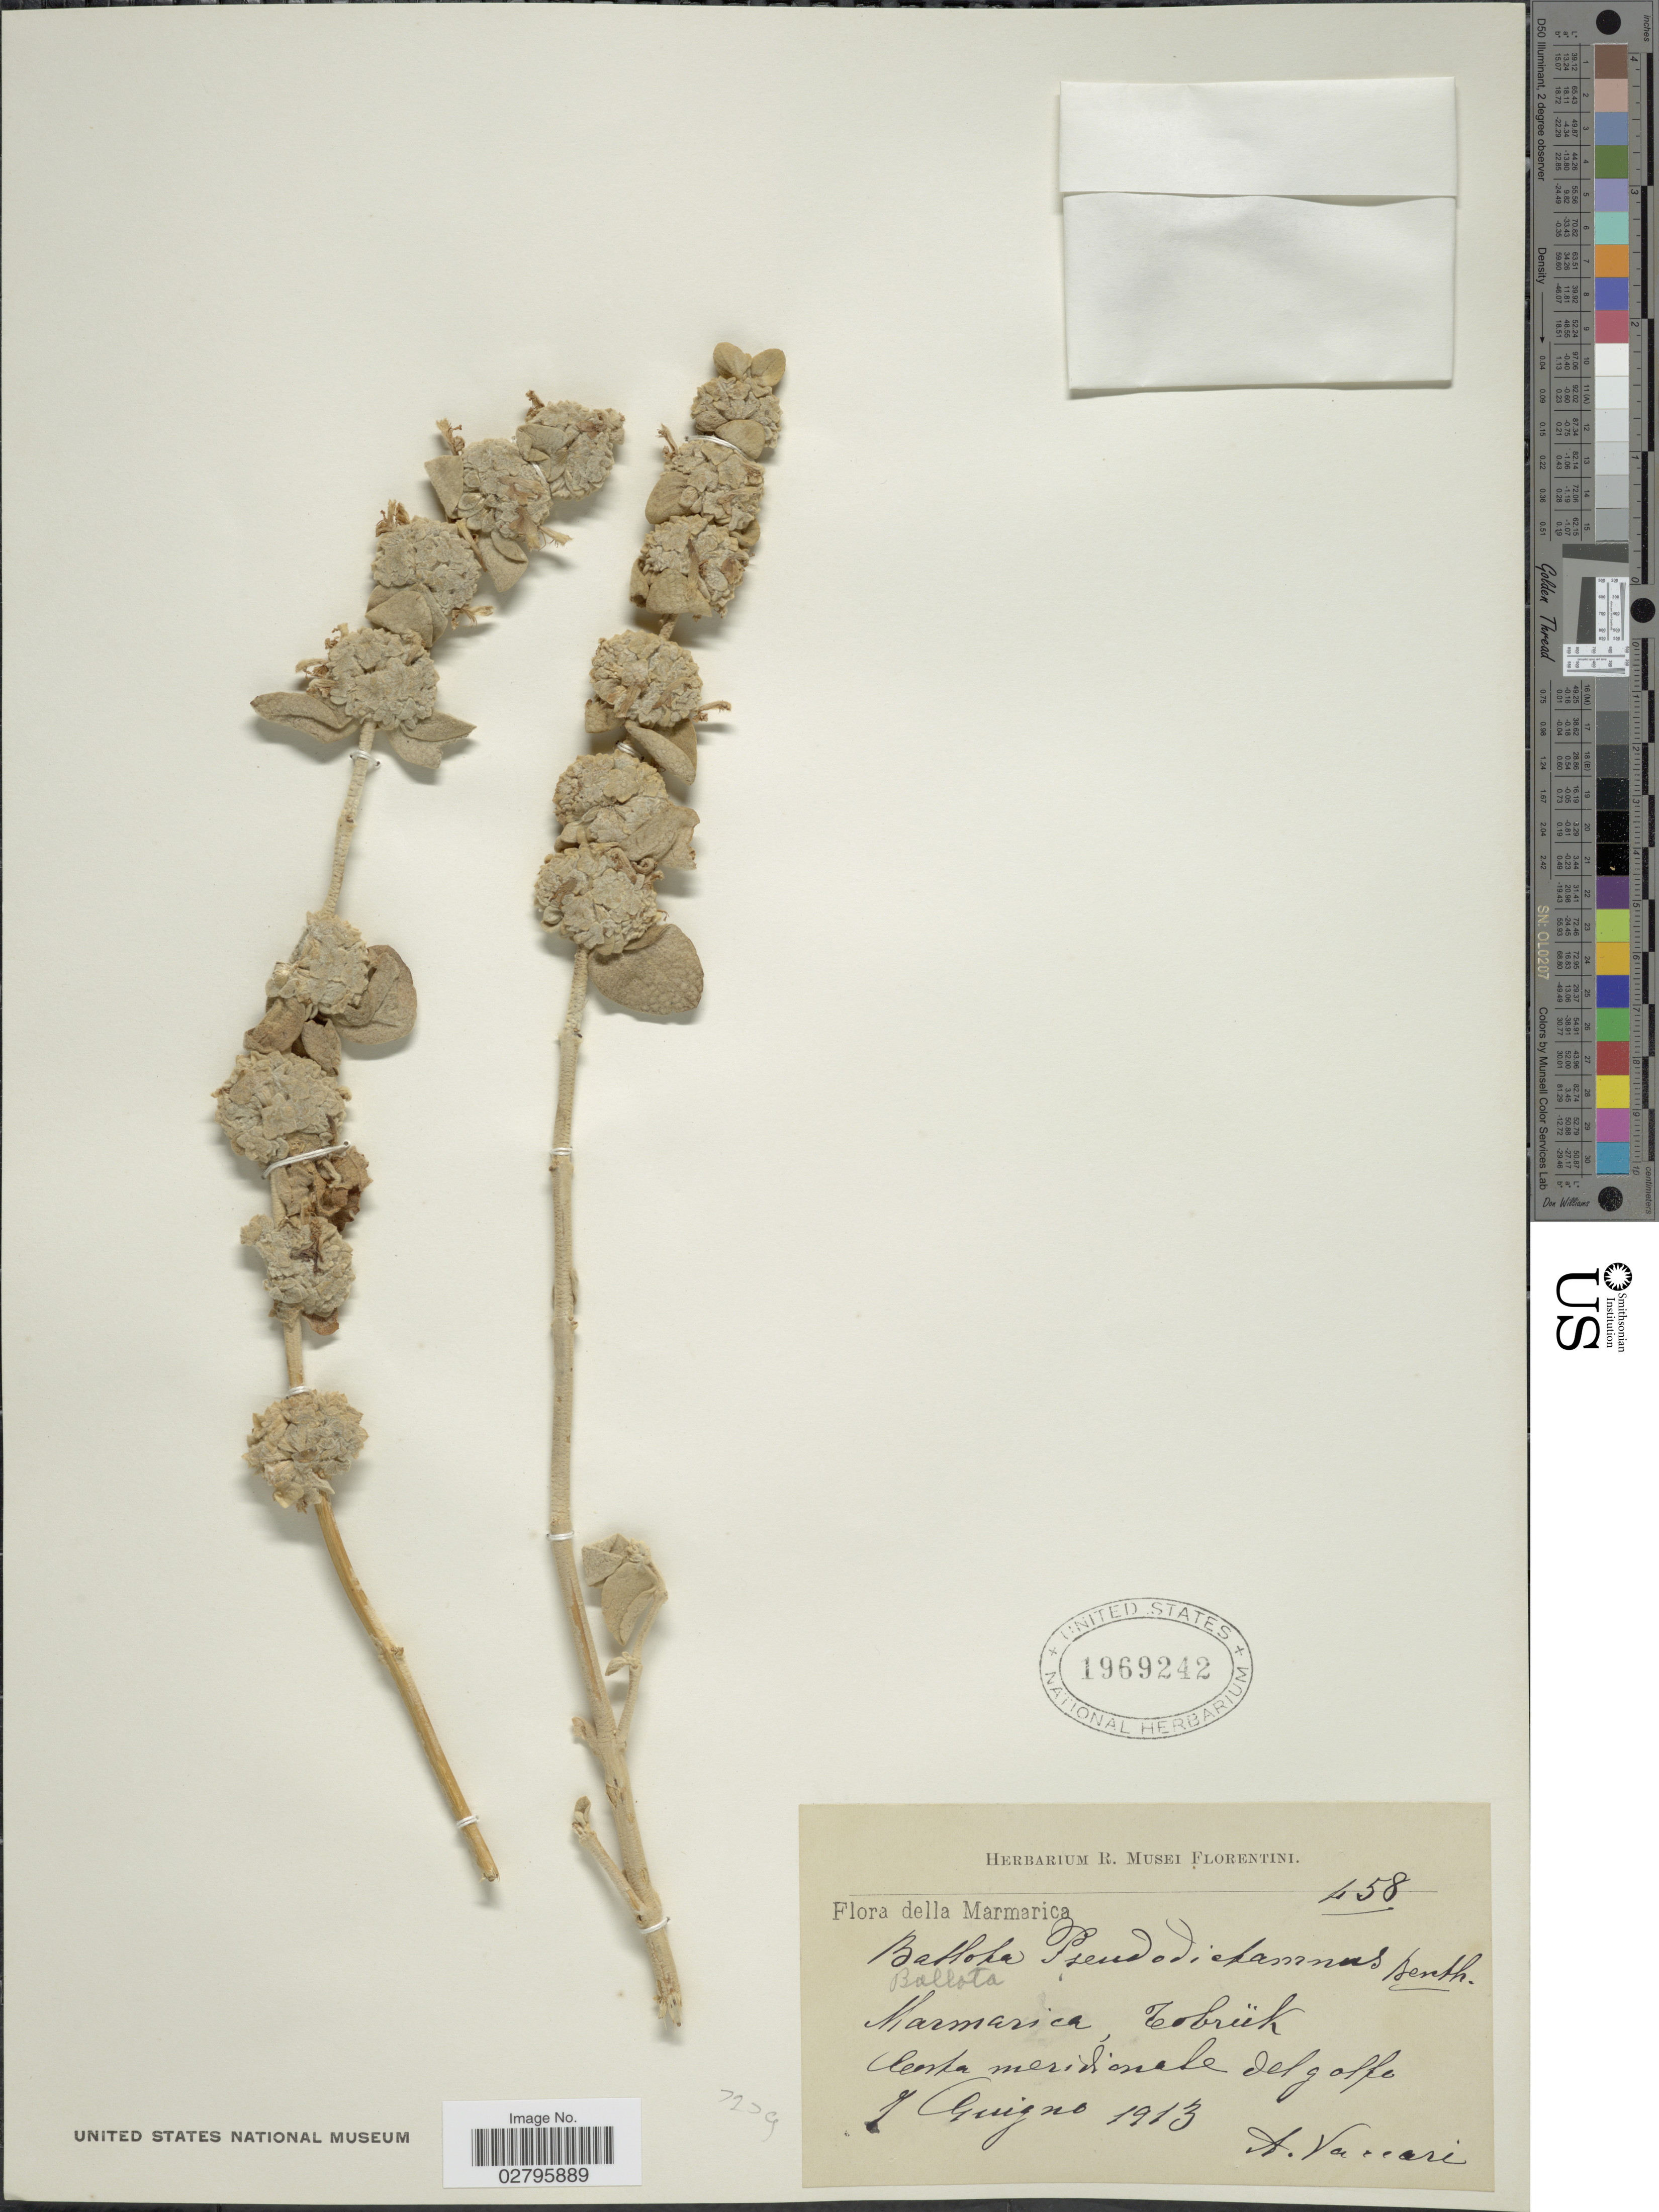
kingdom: Plantae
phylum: Tracheophyta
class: Magnoliopsida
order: Lamiales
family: Lamiaceae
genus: Ballota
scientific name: Ballota pseudodictamnus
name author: (L.) Benth.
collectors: A. Vaceari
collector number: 458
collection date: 1913-08-07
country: Libya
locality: Marmarica, Tobrük. Centa meridionale delgolfe.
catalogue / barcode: US 1969242